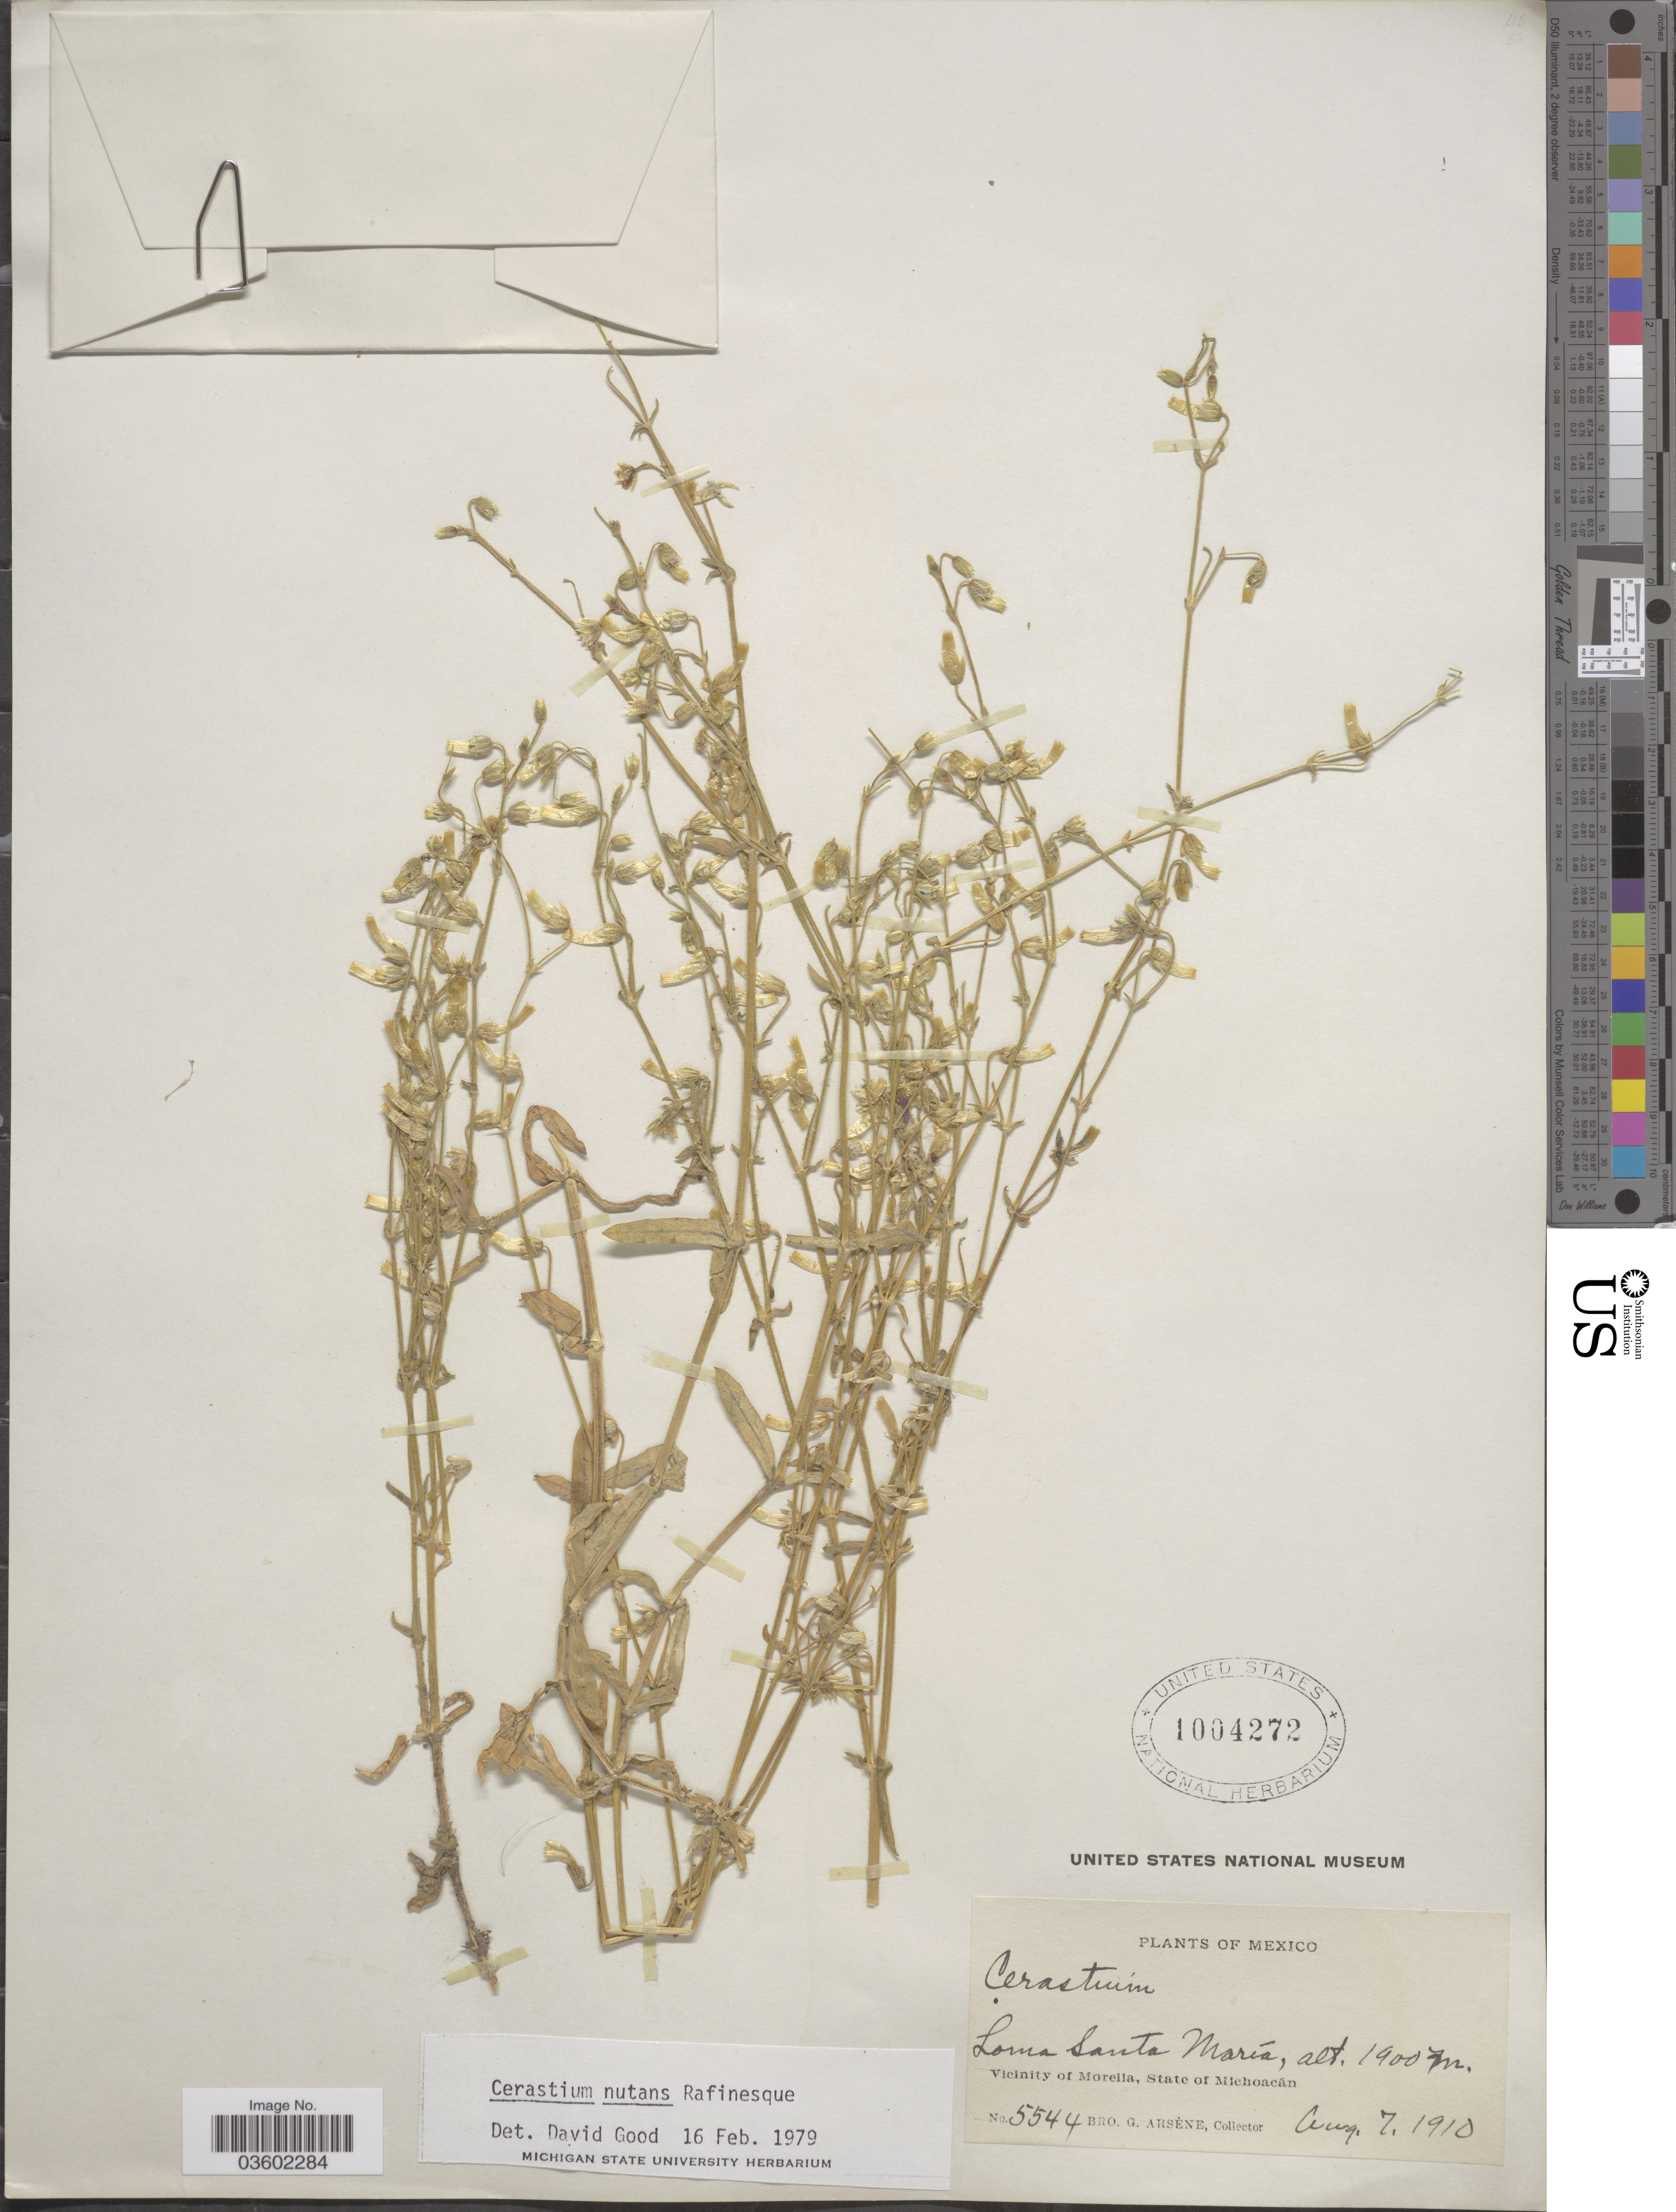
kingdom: Plantae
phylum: Tracheophyta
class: Magnoliopsida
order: Caryophyllales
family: Caryophyllaceae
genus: Cerastium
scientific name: Cerastium nutans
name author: Raf.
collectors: Bro. G. Arsène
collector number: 5544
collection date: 1910-08-07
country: Mexico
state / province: Michoacán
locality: Loma Santa María. Vicinity of Morelia.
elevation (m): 1900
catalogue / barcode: US 1004272